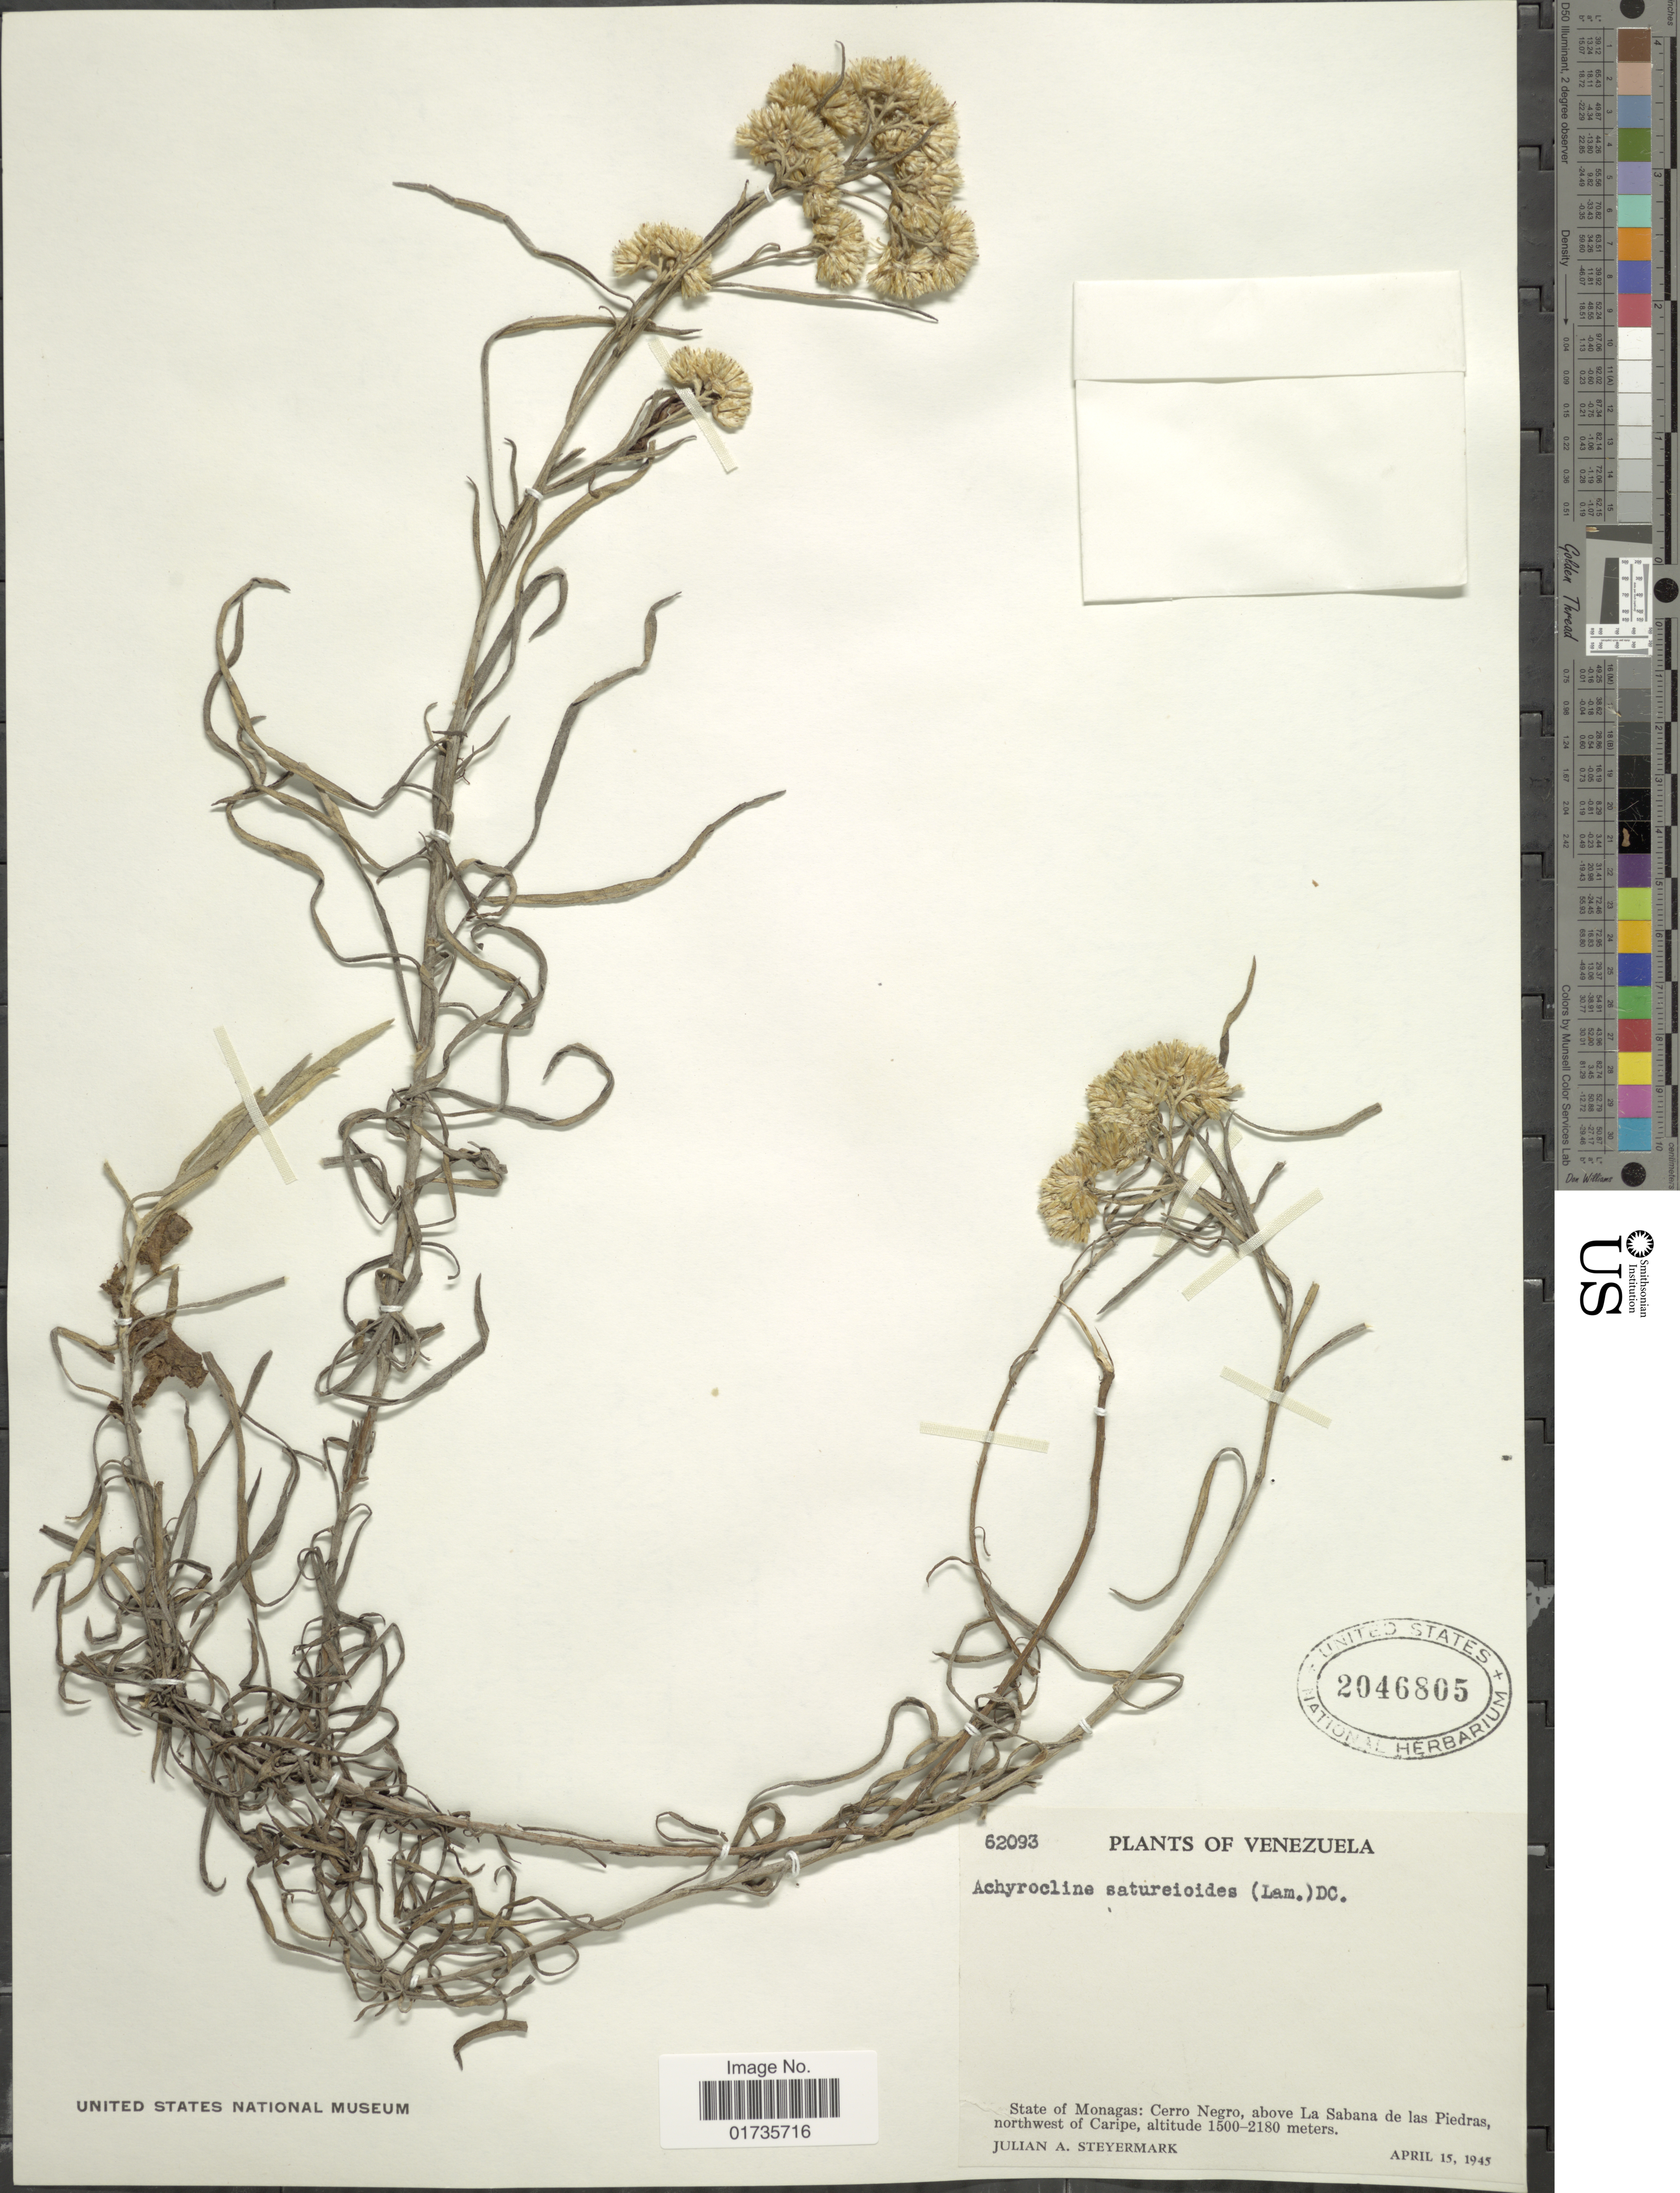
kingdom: Plantae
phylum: Tracheophyta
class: Magnoliopsida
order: Asterales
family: Asteraceae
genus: Achyrocline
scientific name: Achyrocline satureioides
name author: (Lam.) DC.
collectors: J. Steyermark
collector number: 62093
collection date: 1945-04-15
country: Venezuela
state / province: Monagas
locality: Cerro Negro, above La Sabana de las Piedras, northwest of Caripe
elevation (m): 1500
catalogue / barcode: US 2046805